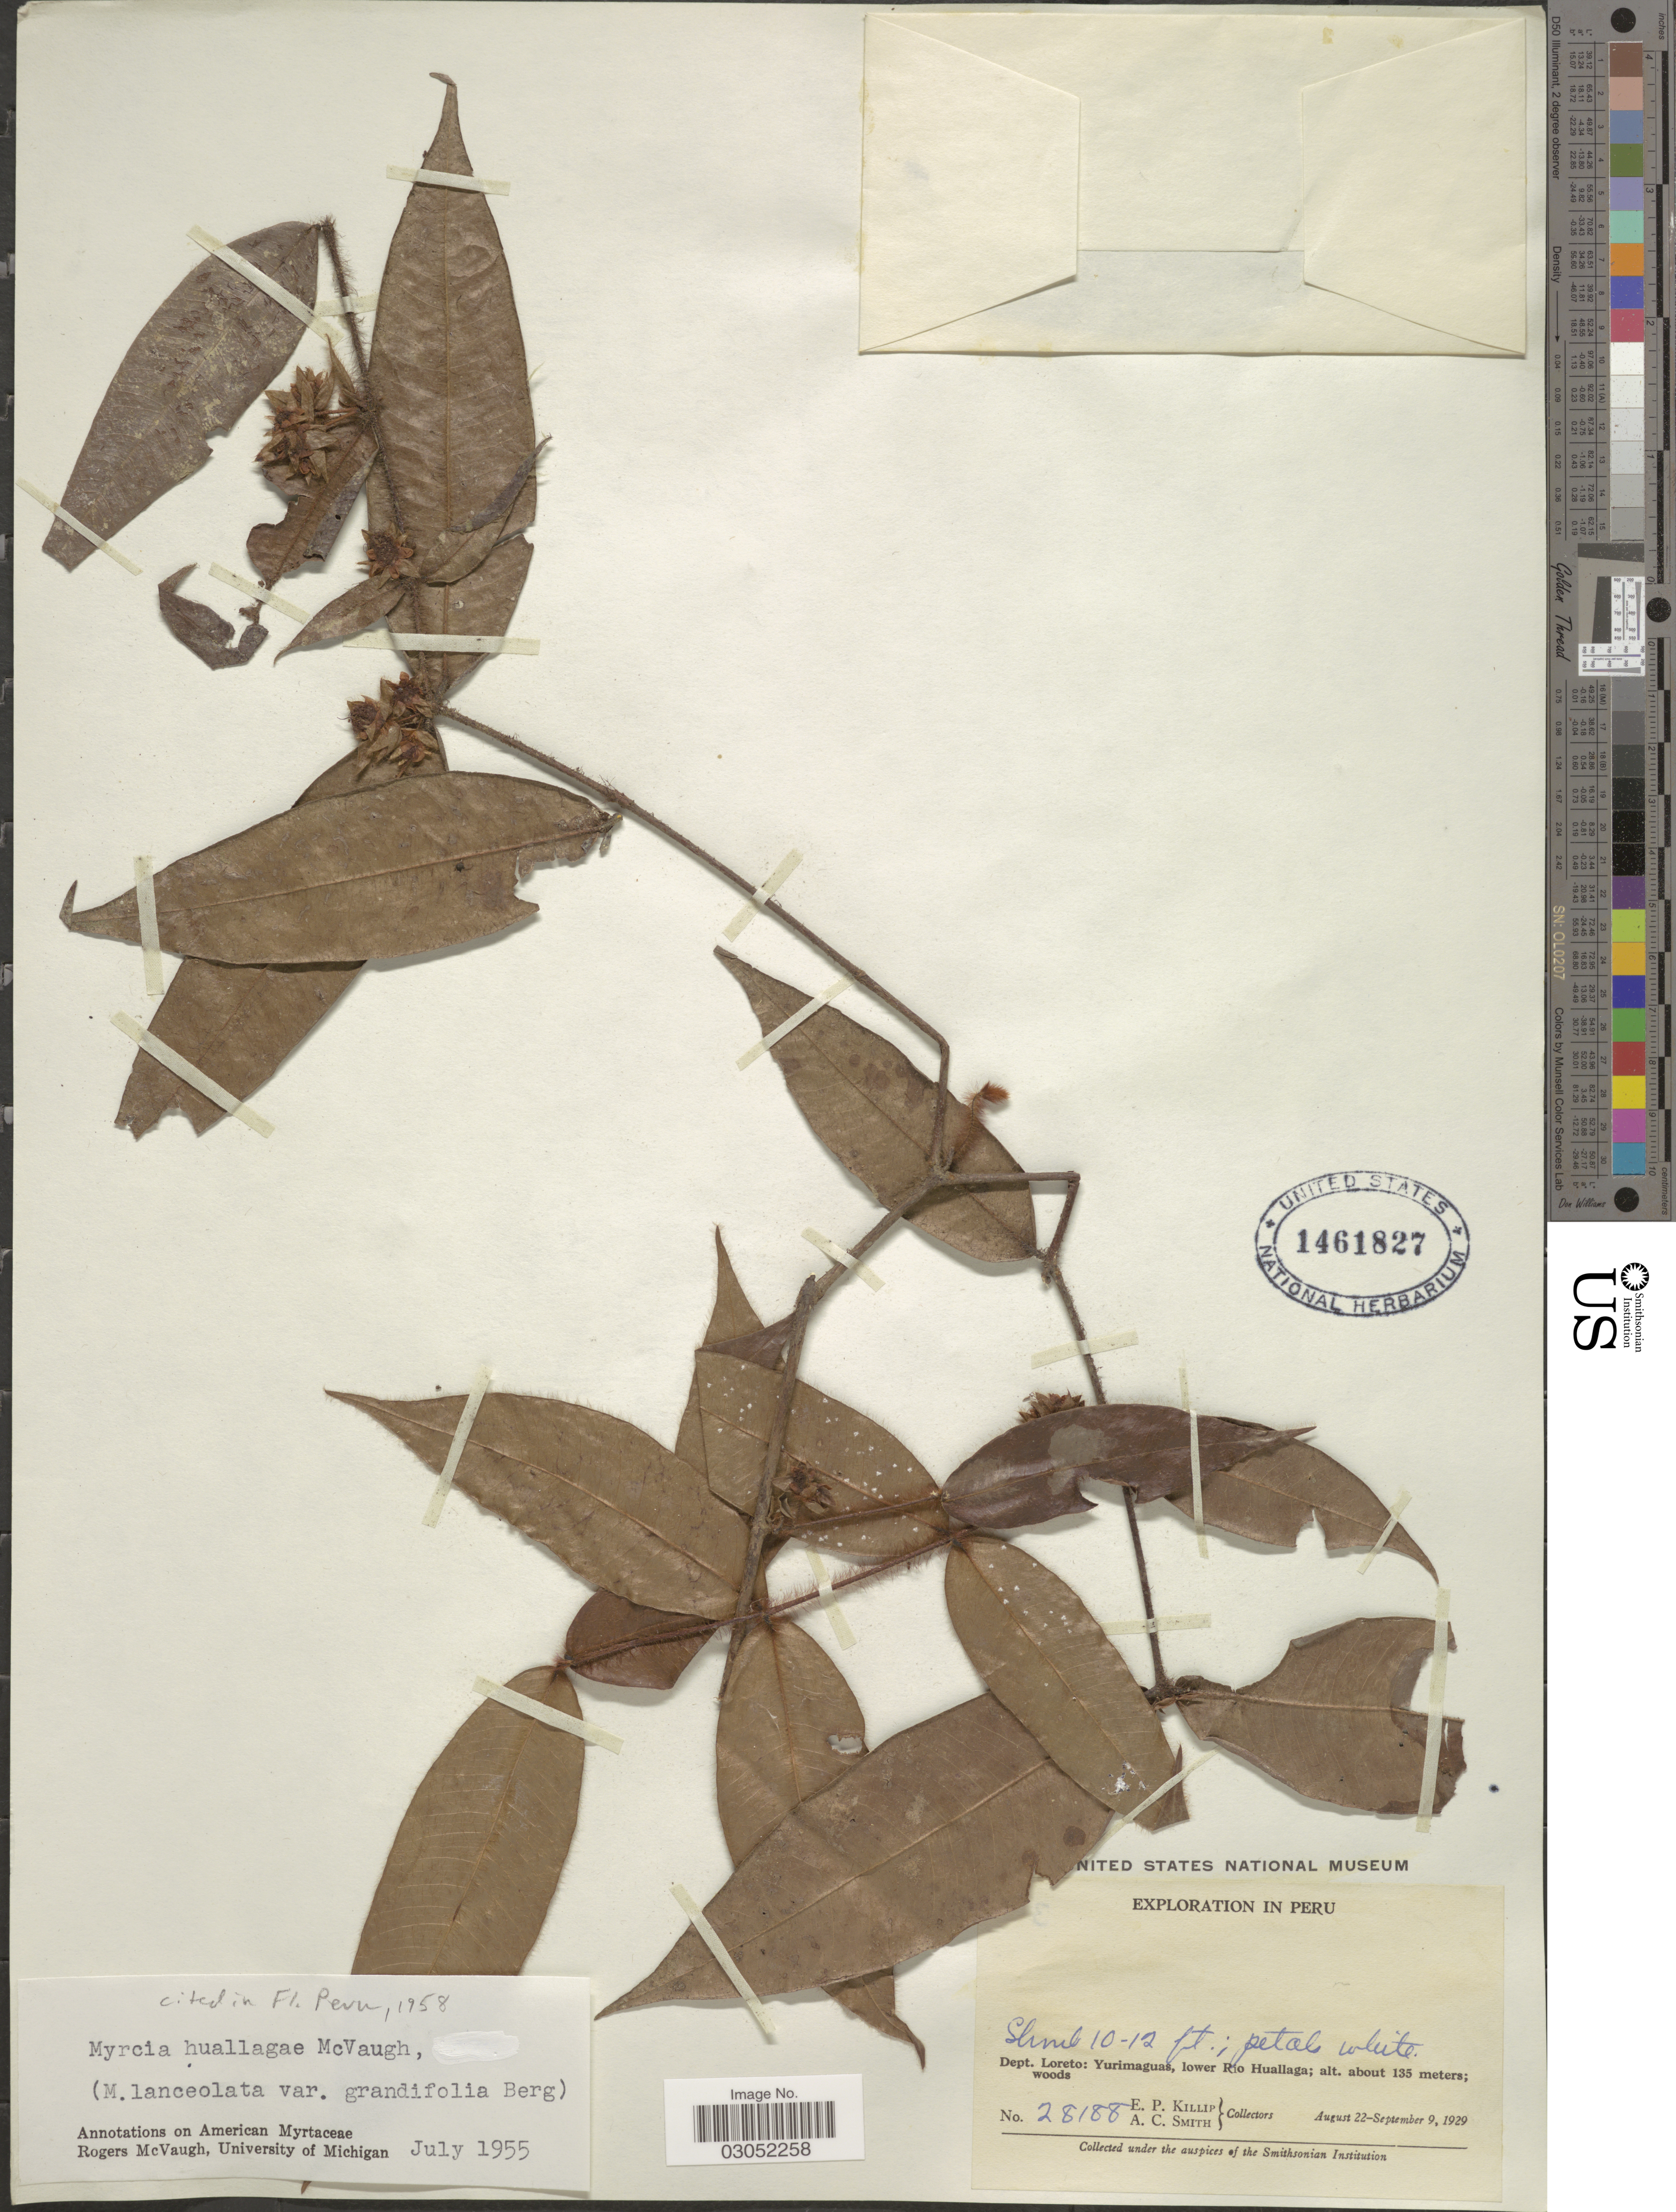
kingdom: Plantae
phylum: Tracheophyta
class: Magnoliopsida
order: Myrtales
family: Myrtaceae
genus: Myrcia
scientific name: Myrcia huallagae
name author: McVaugh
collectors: E. P. Killip & A. C. Smith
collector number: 28188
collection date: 1929-08-22/1929-09-09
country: Peru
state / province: Loreto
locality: Dept. Loreto: Yurimaguas, lower Río Huallaga.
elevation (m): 135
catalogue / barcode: US 1461827